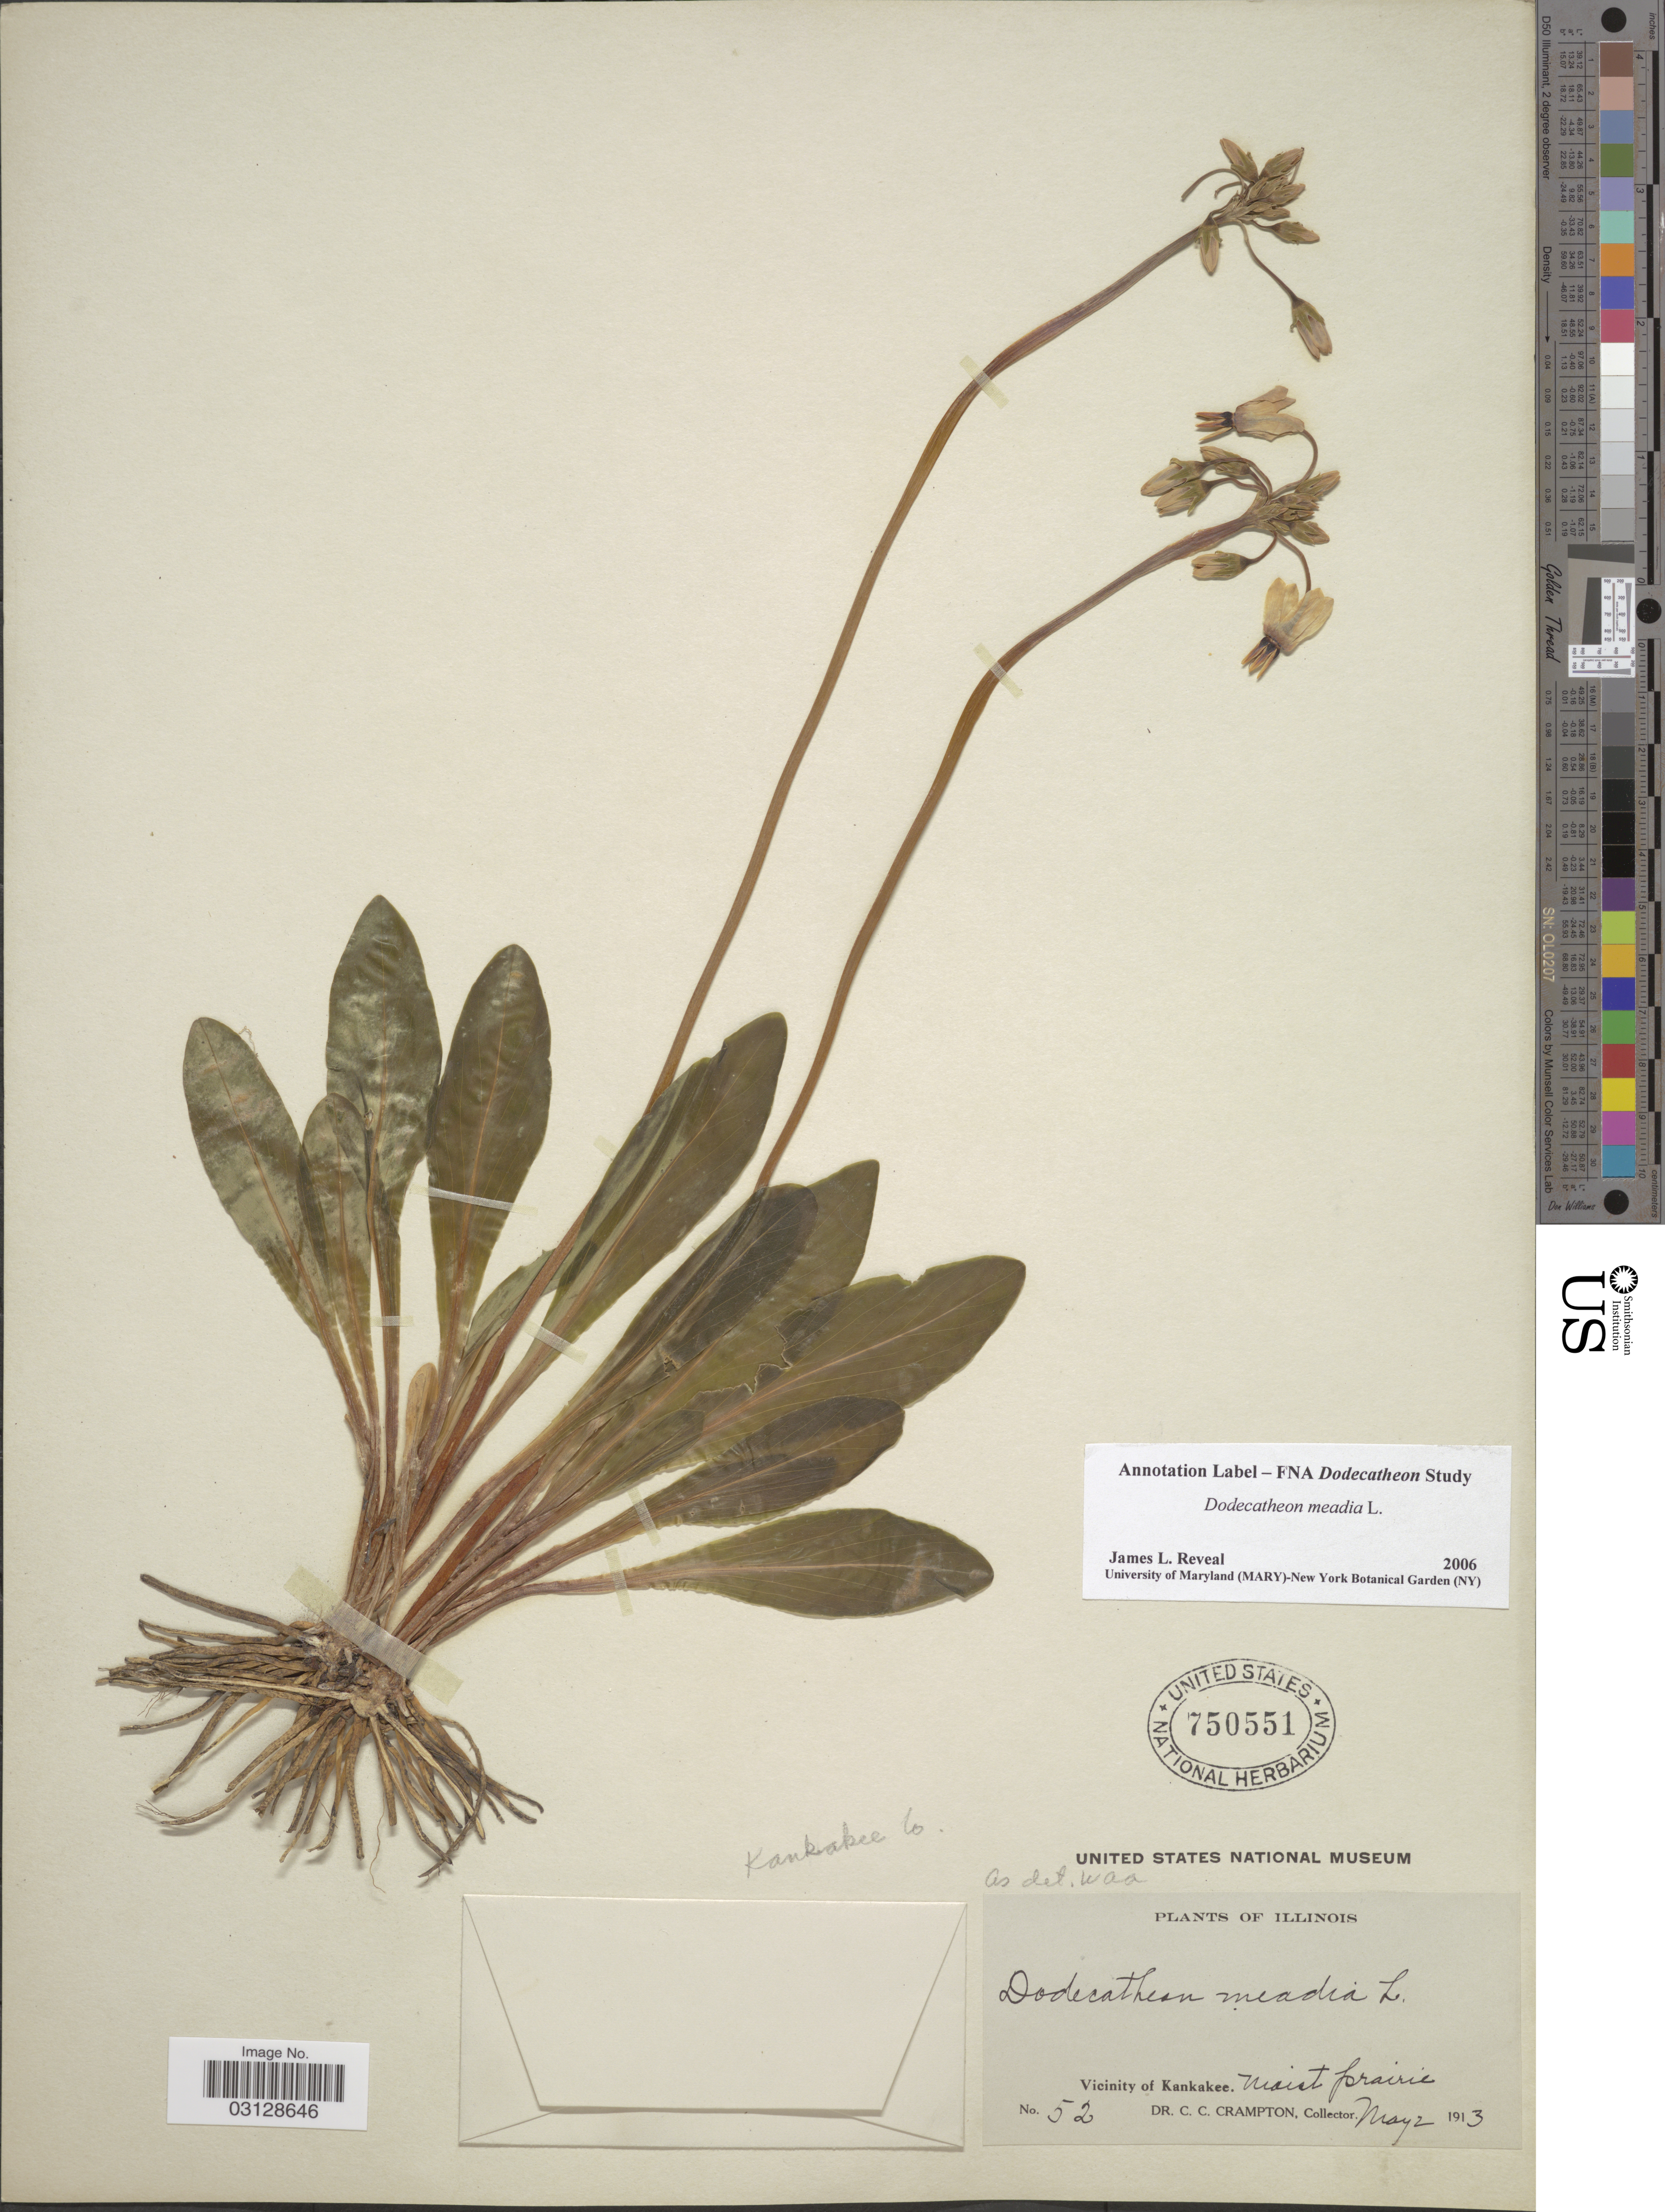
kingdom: Plantae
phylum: Tracheophyta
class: Magnoliopsida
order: Ericales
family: Primulaceae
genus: Dodecatheon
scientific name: Dodecatheon meadia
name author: L.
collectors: C. Crampton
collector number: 52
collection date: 1913-05-02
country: United States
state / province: Illinois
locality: Vicinity of Kankakee. Kankakee Co.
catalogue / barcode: US 750551